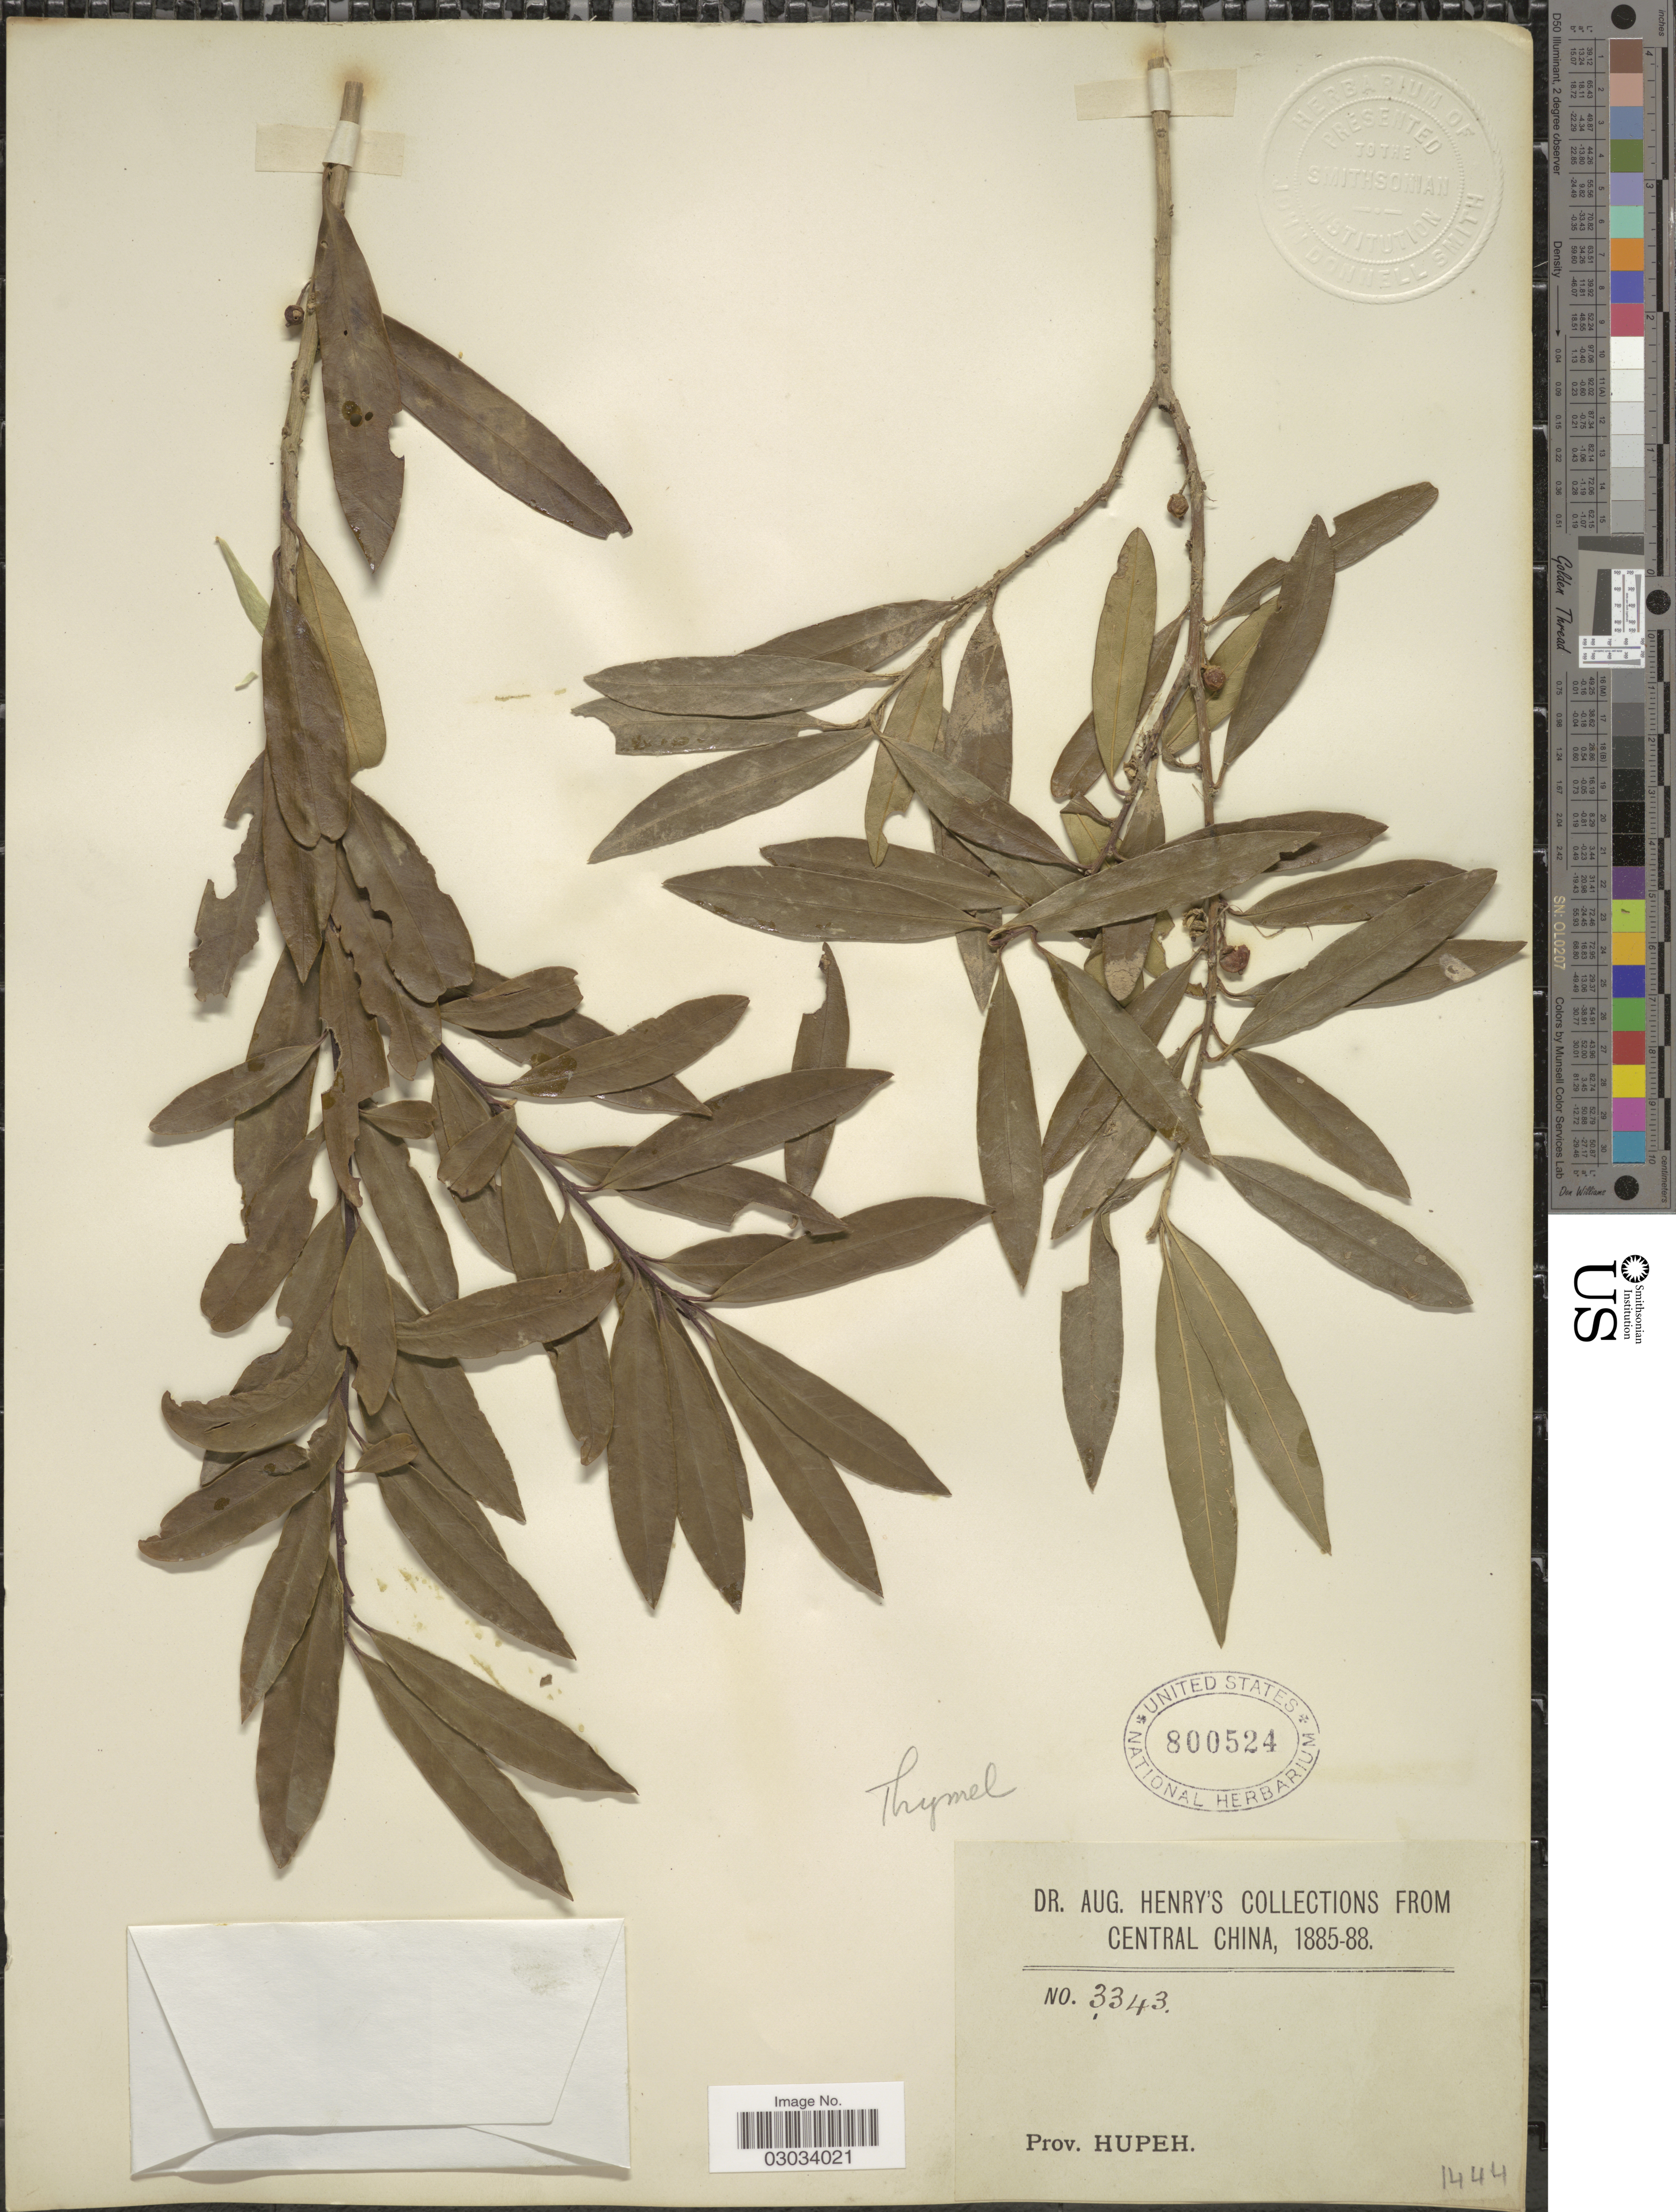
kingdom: Plantae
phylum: Tracheophyta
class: Magnoliopsida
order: Malvales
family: Thymelaeaceae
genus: Daphne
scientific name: Daphne sp.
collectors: A. Henry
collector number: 3343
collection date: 1885/1888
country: China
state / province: Hubei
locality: Central China. Prov. Hupeh.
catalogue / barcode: US 800524